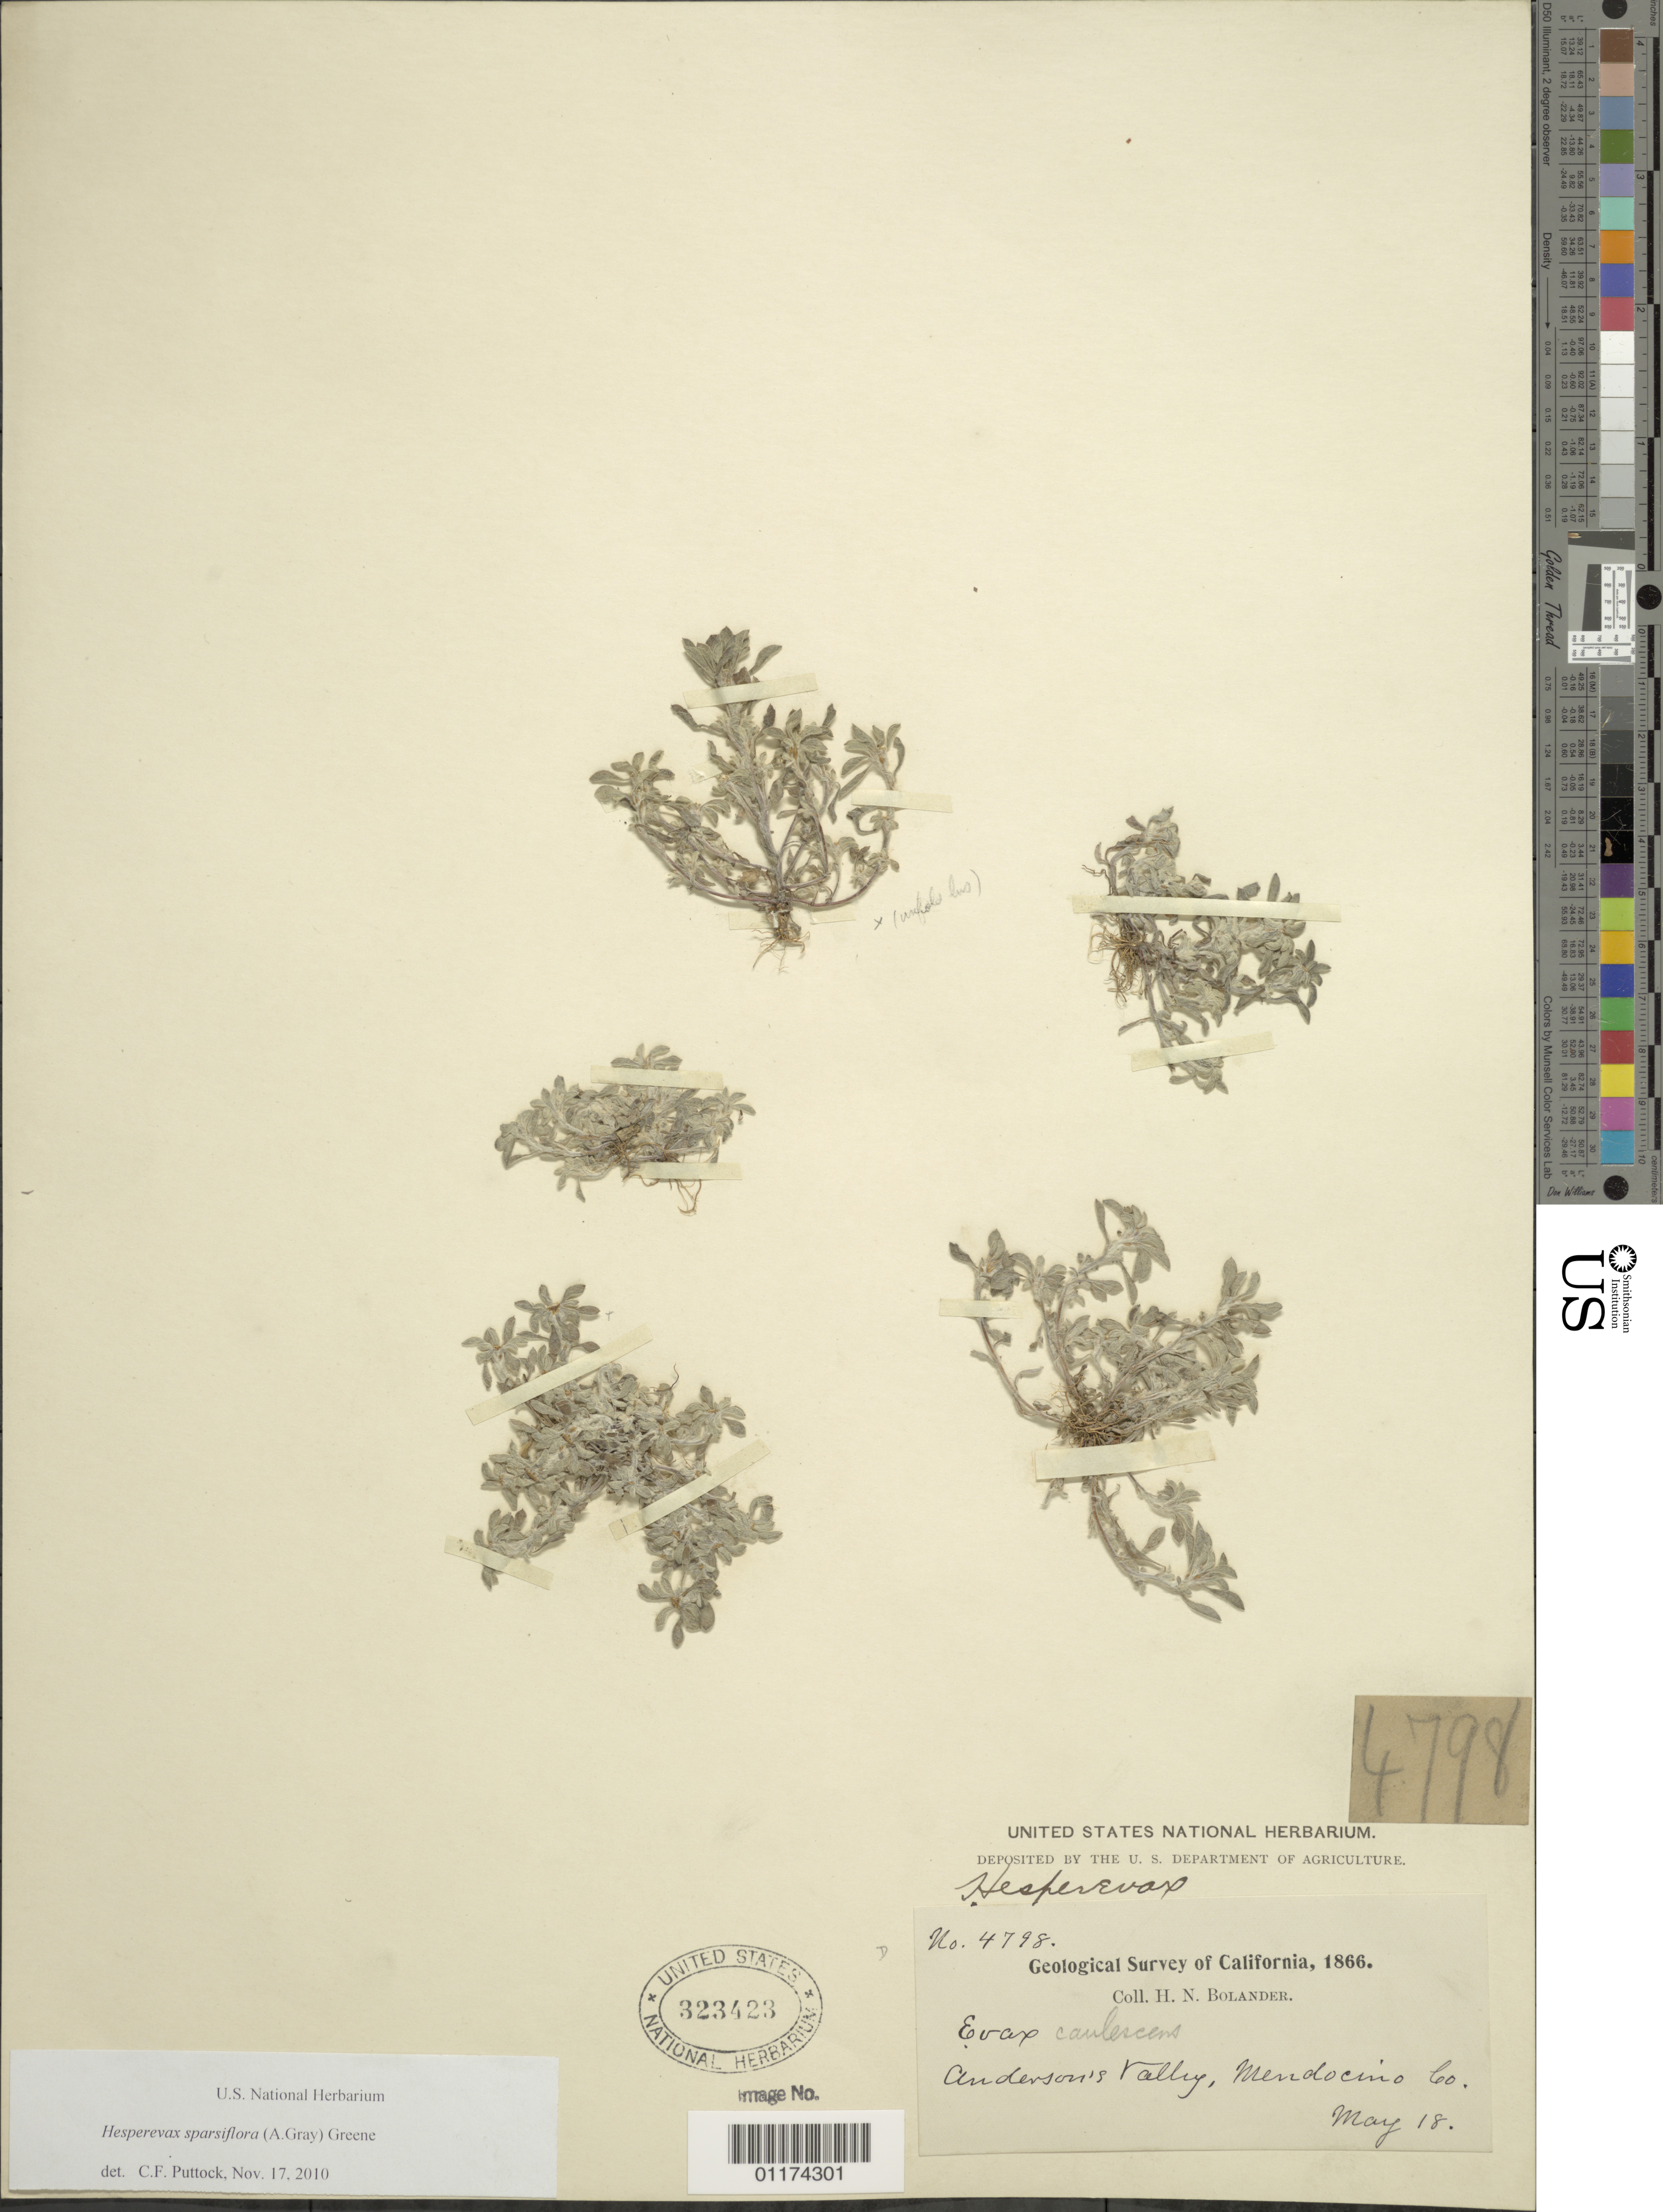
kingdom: Plantae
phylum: Tracheophyta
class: Magnoliopsida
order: Asterales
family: Asteraceae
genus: Hesperevax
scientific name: Hesperevax sparsiflora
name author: (A. Gray) Greene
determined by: Puttock, C. F.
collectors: H. Bolander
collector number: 4798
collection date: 1866-05-18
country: United States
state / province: California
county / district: Mendocino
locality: Anderson Valley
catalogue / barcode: US 323423